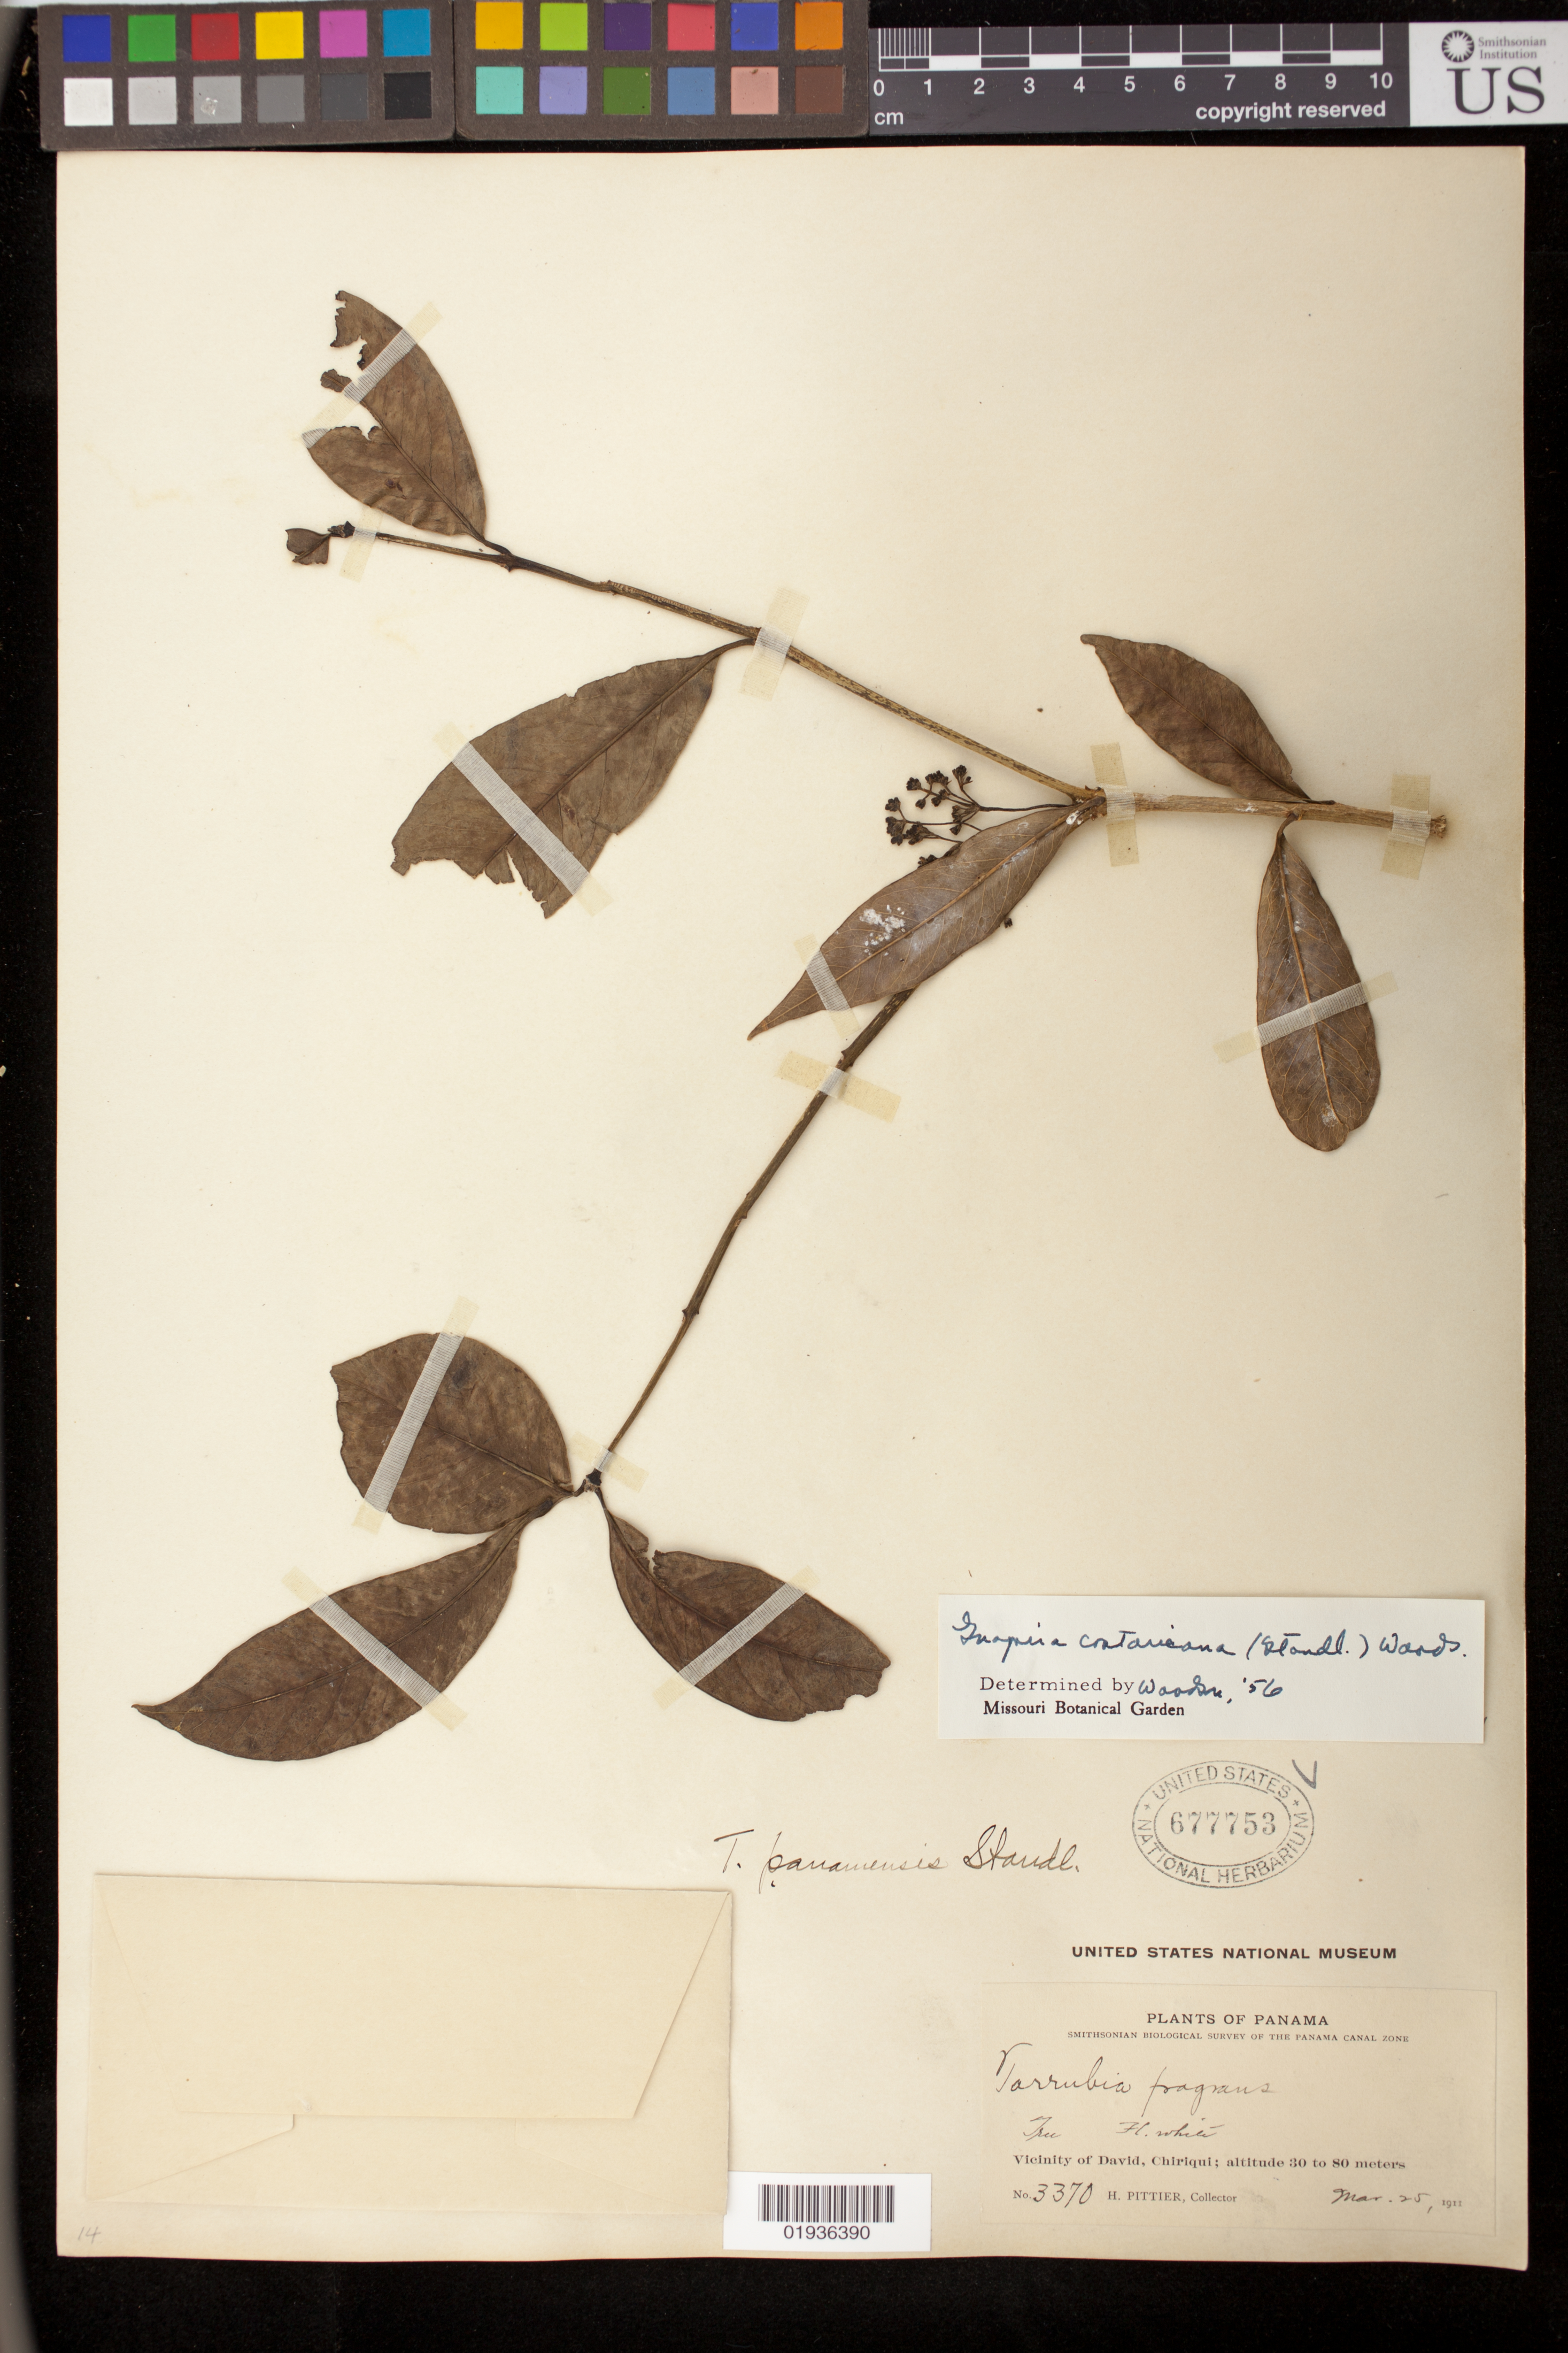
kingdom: Plantae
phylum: Tracheophyta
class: Magnoliopsida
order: Caryophyllales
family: Nyctaginaceae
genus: Guapira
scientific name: Guapira costaricana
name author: (Standl.) Woodson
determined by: Woodson, --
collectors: H. F. Pittier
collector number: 3370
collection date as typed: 25 Mar 1911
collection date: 1911-03-25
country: Panama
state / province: Chiriquí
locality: Vicinity of David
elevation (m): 30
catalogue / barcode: US 677753